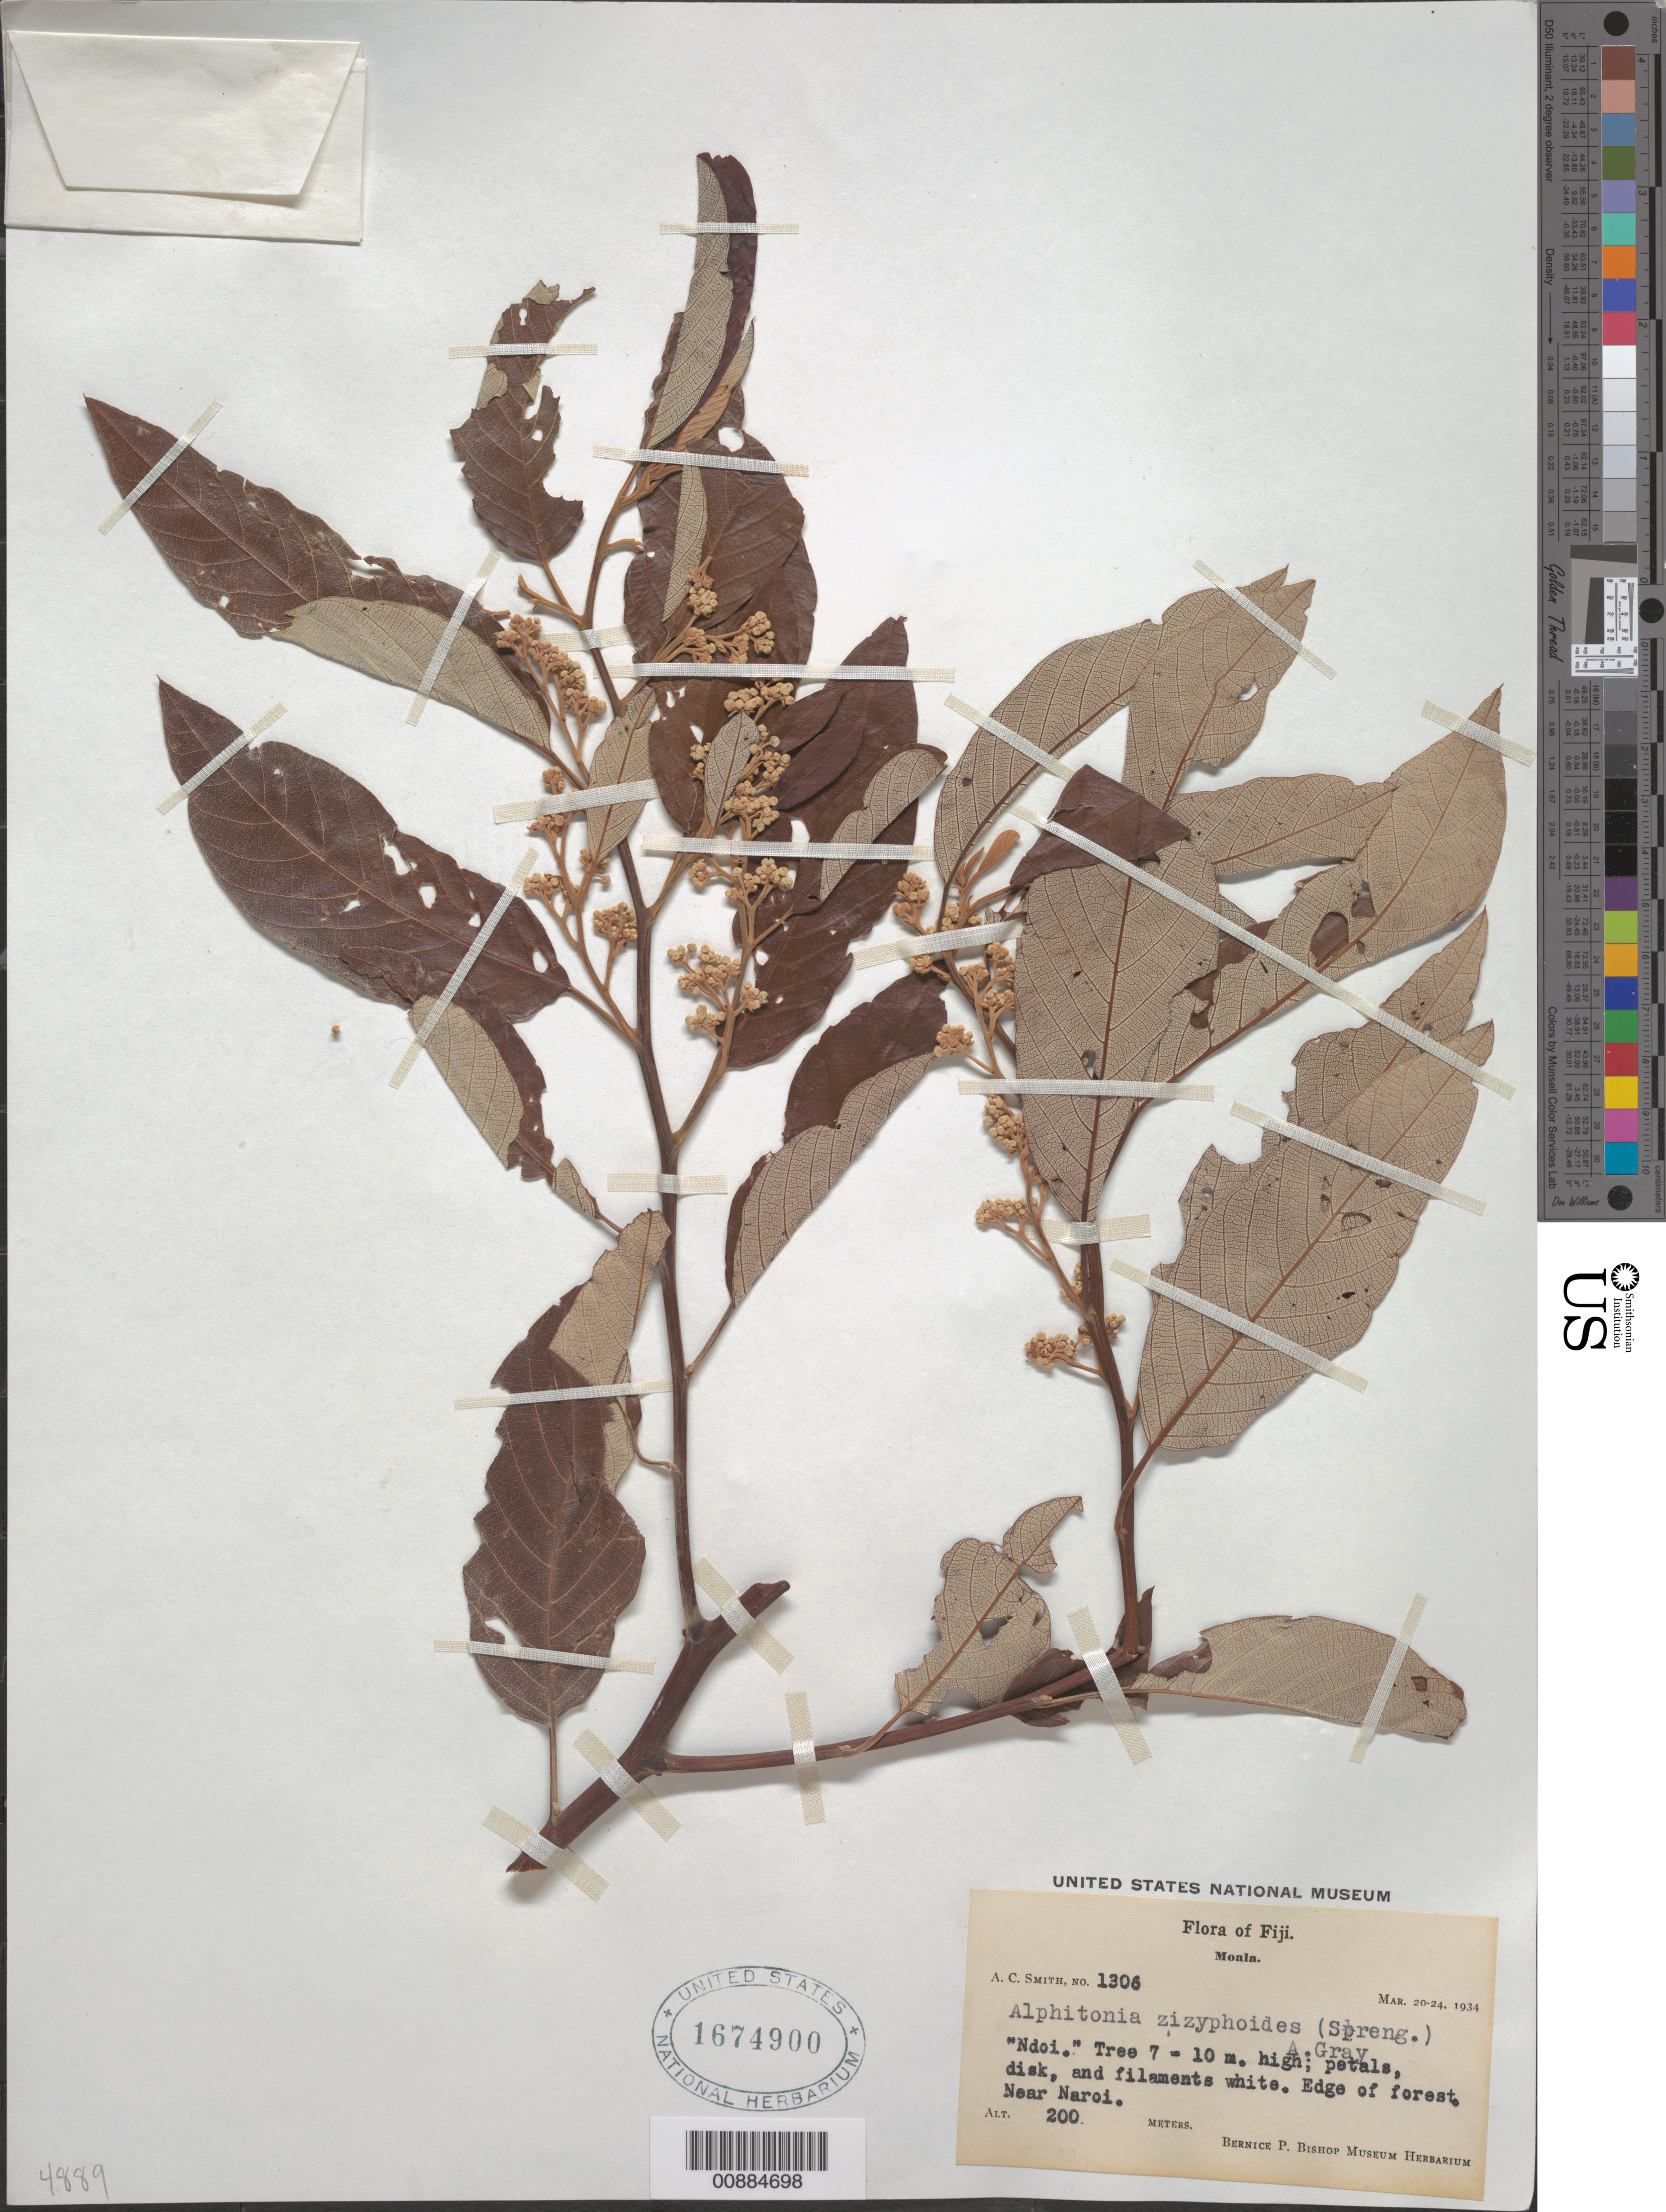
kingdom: Plantae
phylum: Tracheophyta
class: Magnoliopsida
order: Rosales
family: Rhamnaceae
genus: Alphitonia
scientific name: Alphitonia zizyphoides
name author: (Sol. ex Spreng.) A. Gray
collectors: C. A. Smith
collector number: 1306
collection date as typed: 20 Mar 1934 to 24 Mar 1934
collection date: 1934-03-20/1934-03-24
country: Fiji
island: Moala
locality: Edge of forest. Near Naroi.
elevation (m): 200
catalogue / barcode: US 1674900